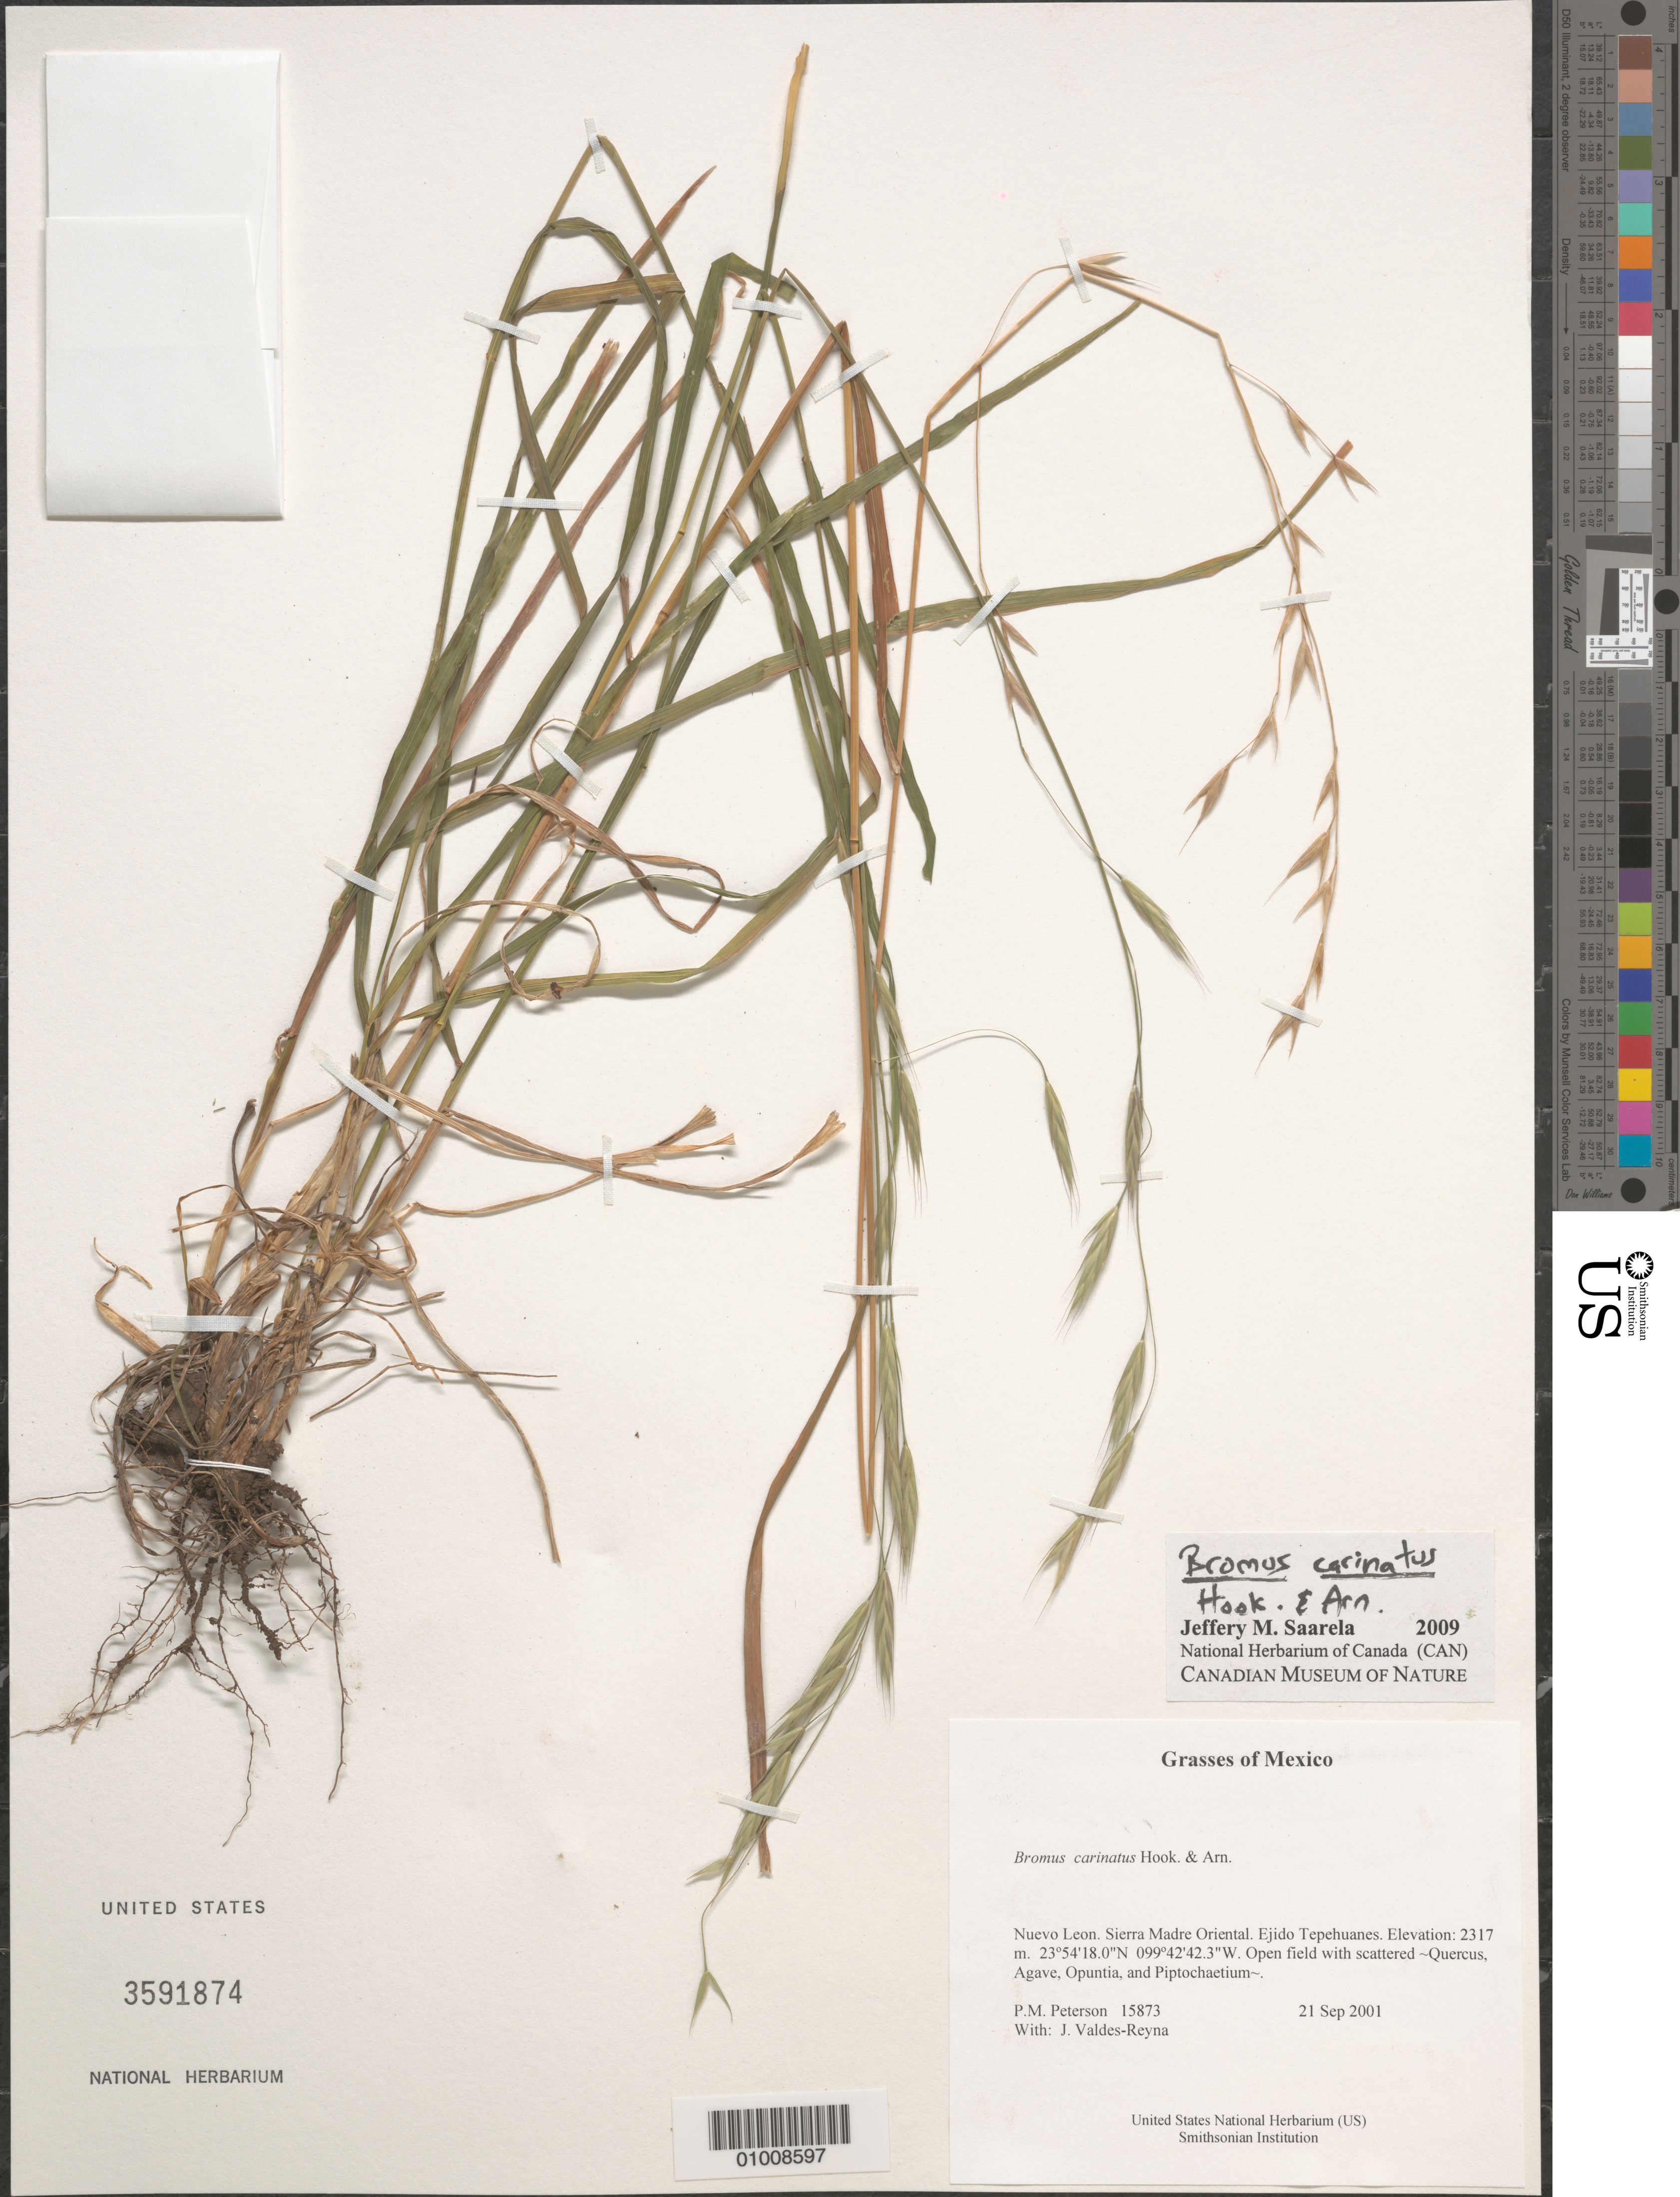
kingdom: Plantae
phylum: Tracheophyta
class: Liliopsida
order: Poales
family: Poaceae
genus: Bromus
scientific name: Bromus carinatus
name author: Hook. & Arn.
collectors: P. M. Peterson & J. Valdés-Reyna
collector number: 15873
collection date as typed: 21 Sep 2001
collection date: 2001-09-21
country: Mexico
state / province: Nuevo León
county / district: Sierra Madre Oriental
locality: Ejido Tepehuanes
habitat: Open field with scattered ~Quercus, Agave, Opuntia, and Piptochaetium~.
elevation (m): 2317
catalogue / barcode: US 3591874